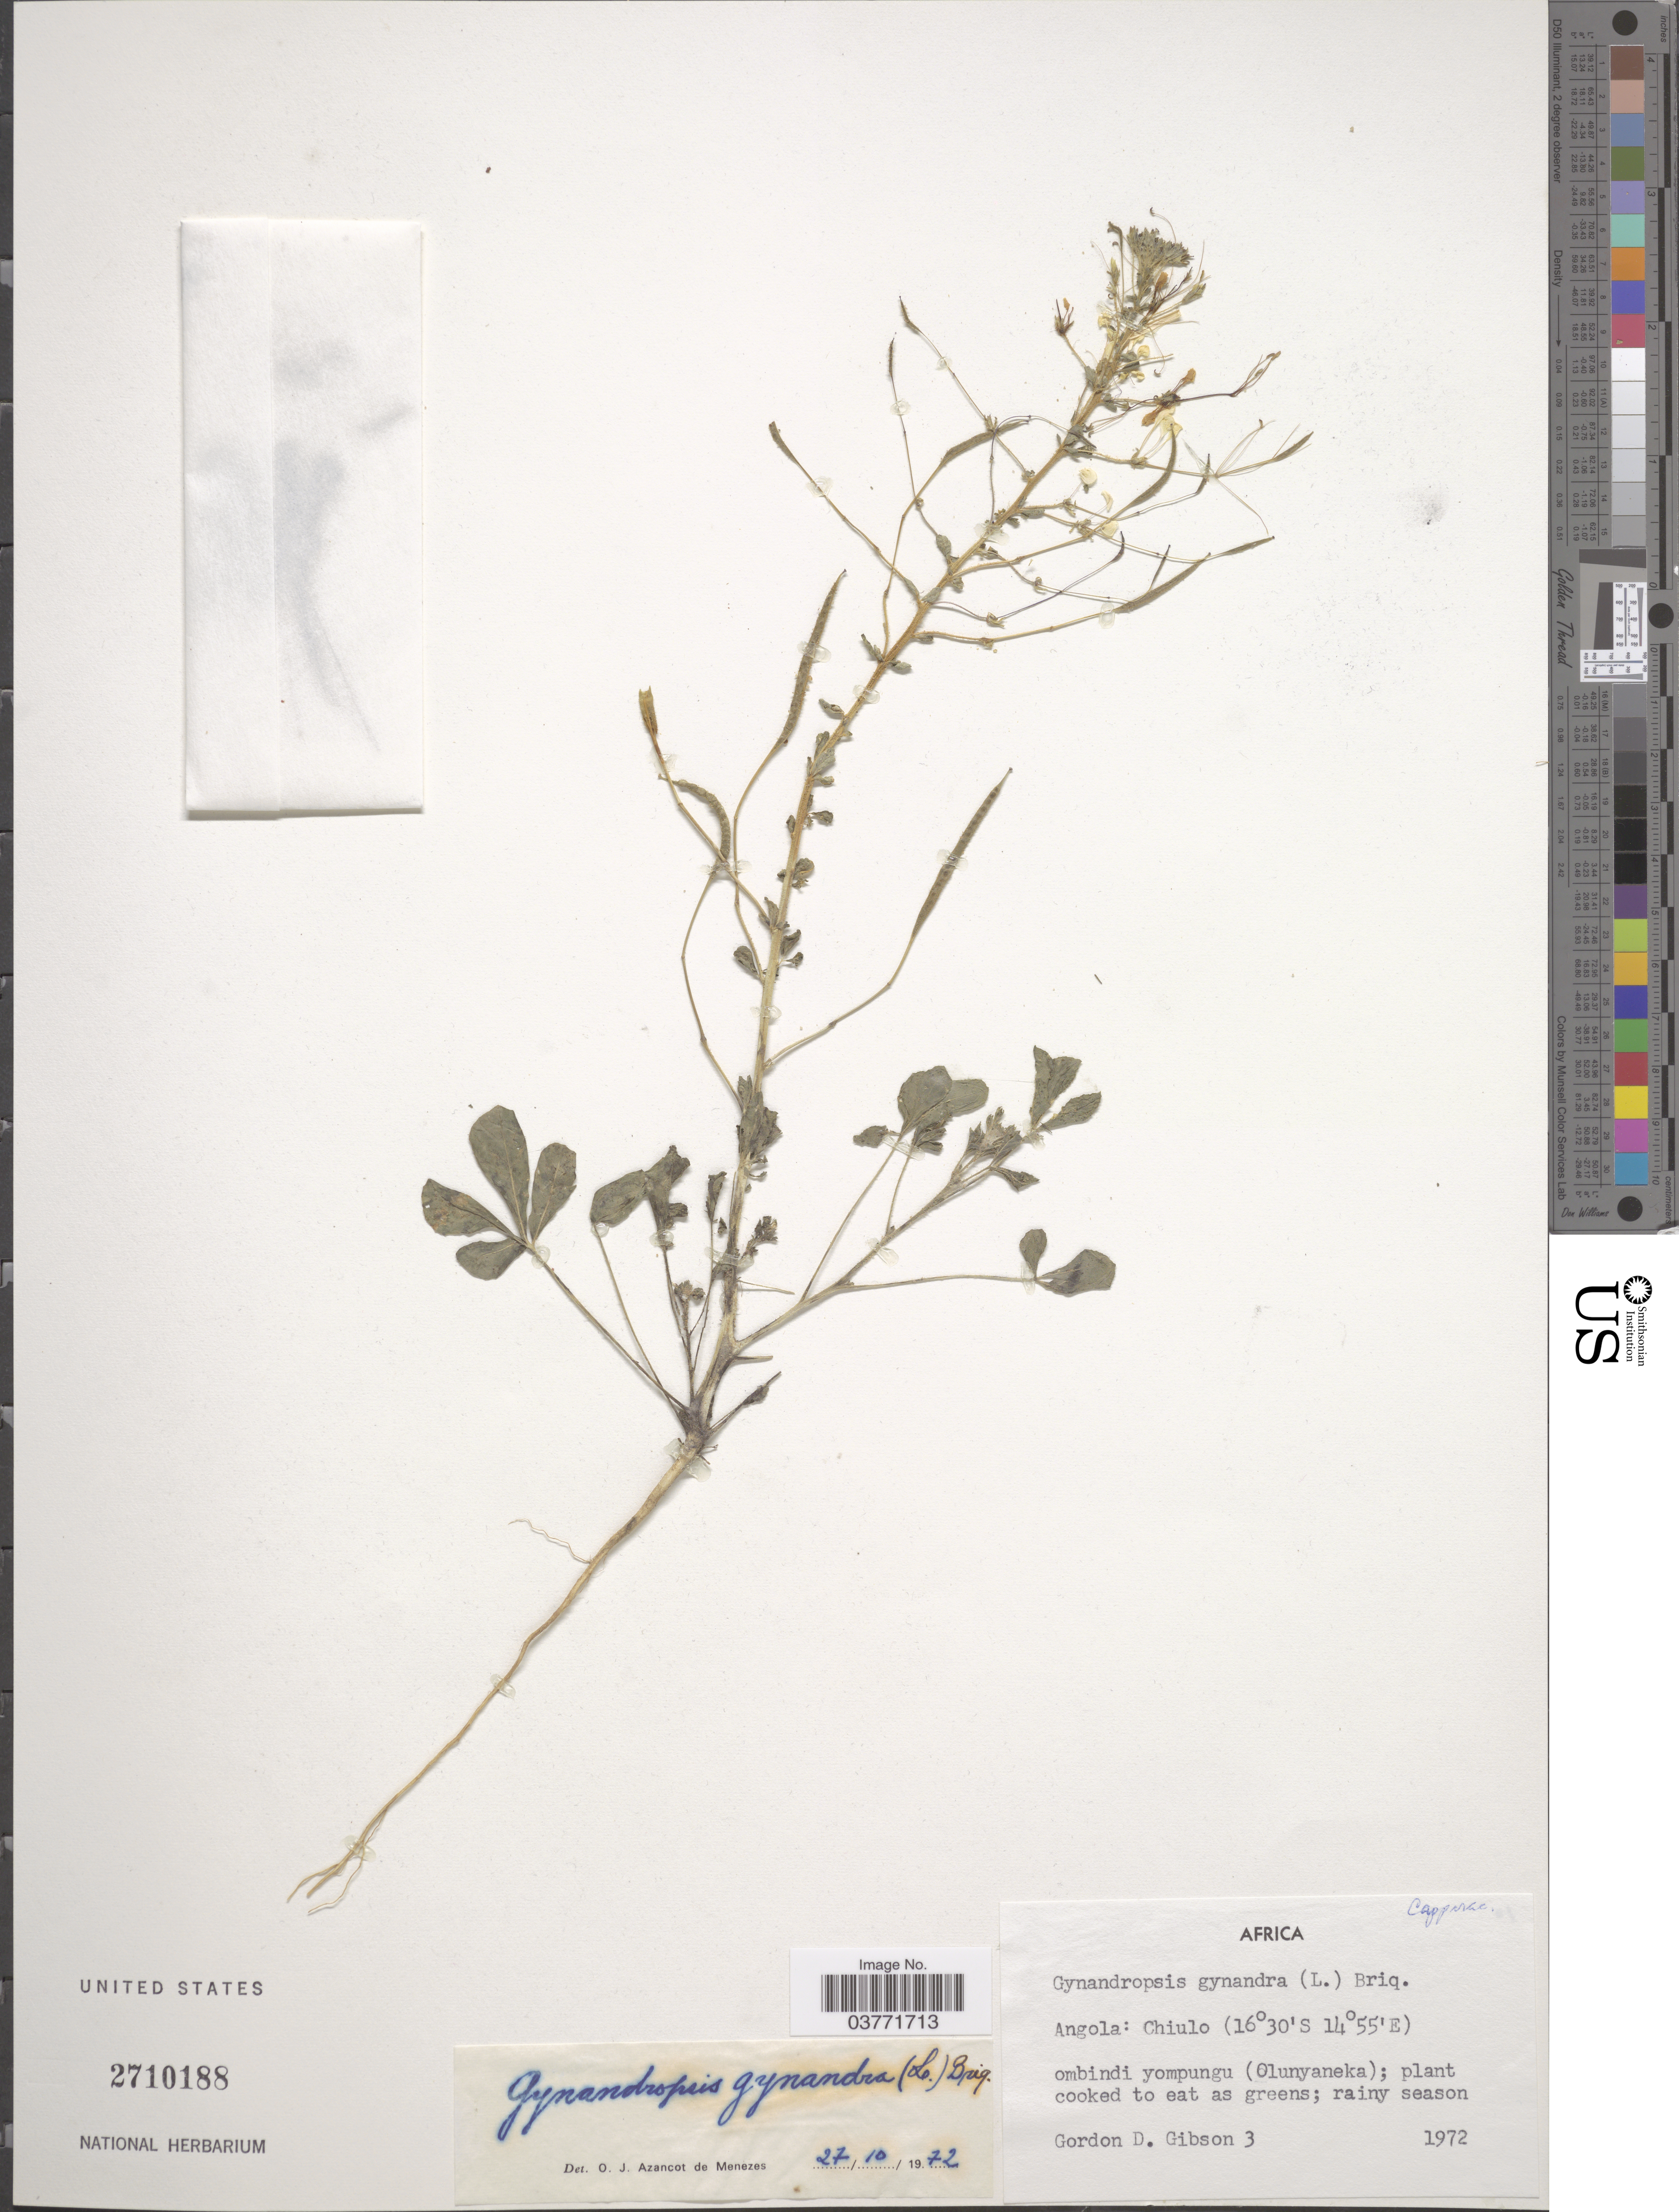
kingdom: Plantae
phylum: Tracheophyta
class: Magnoliopsida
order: Brassicales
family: Cleomaceae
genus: Gynandropsis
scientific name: Gynandropsis gynandra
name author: (L.) Briq.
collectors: G. D. Gibson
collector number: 3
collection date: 1972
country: Angola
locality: Africa. Chiulo.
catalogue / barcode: US 2710188